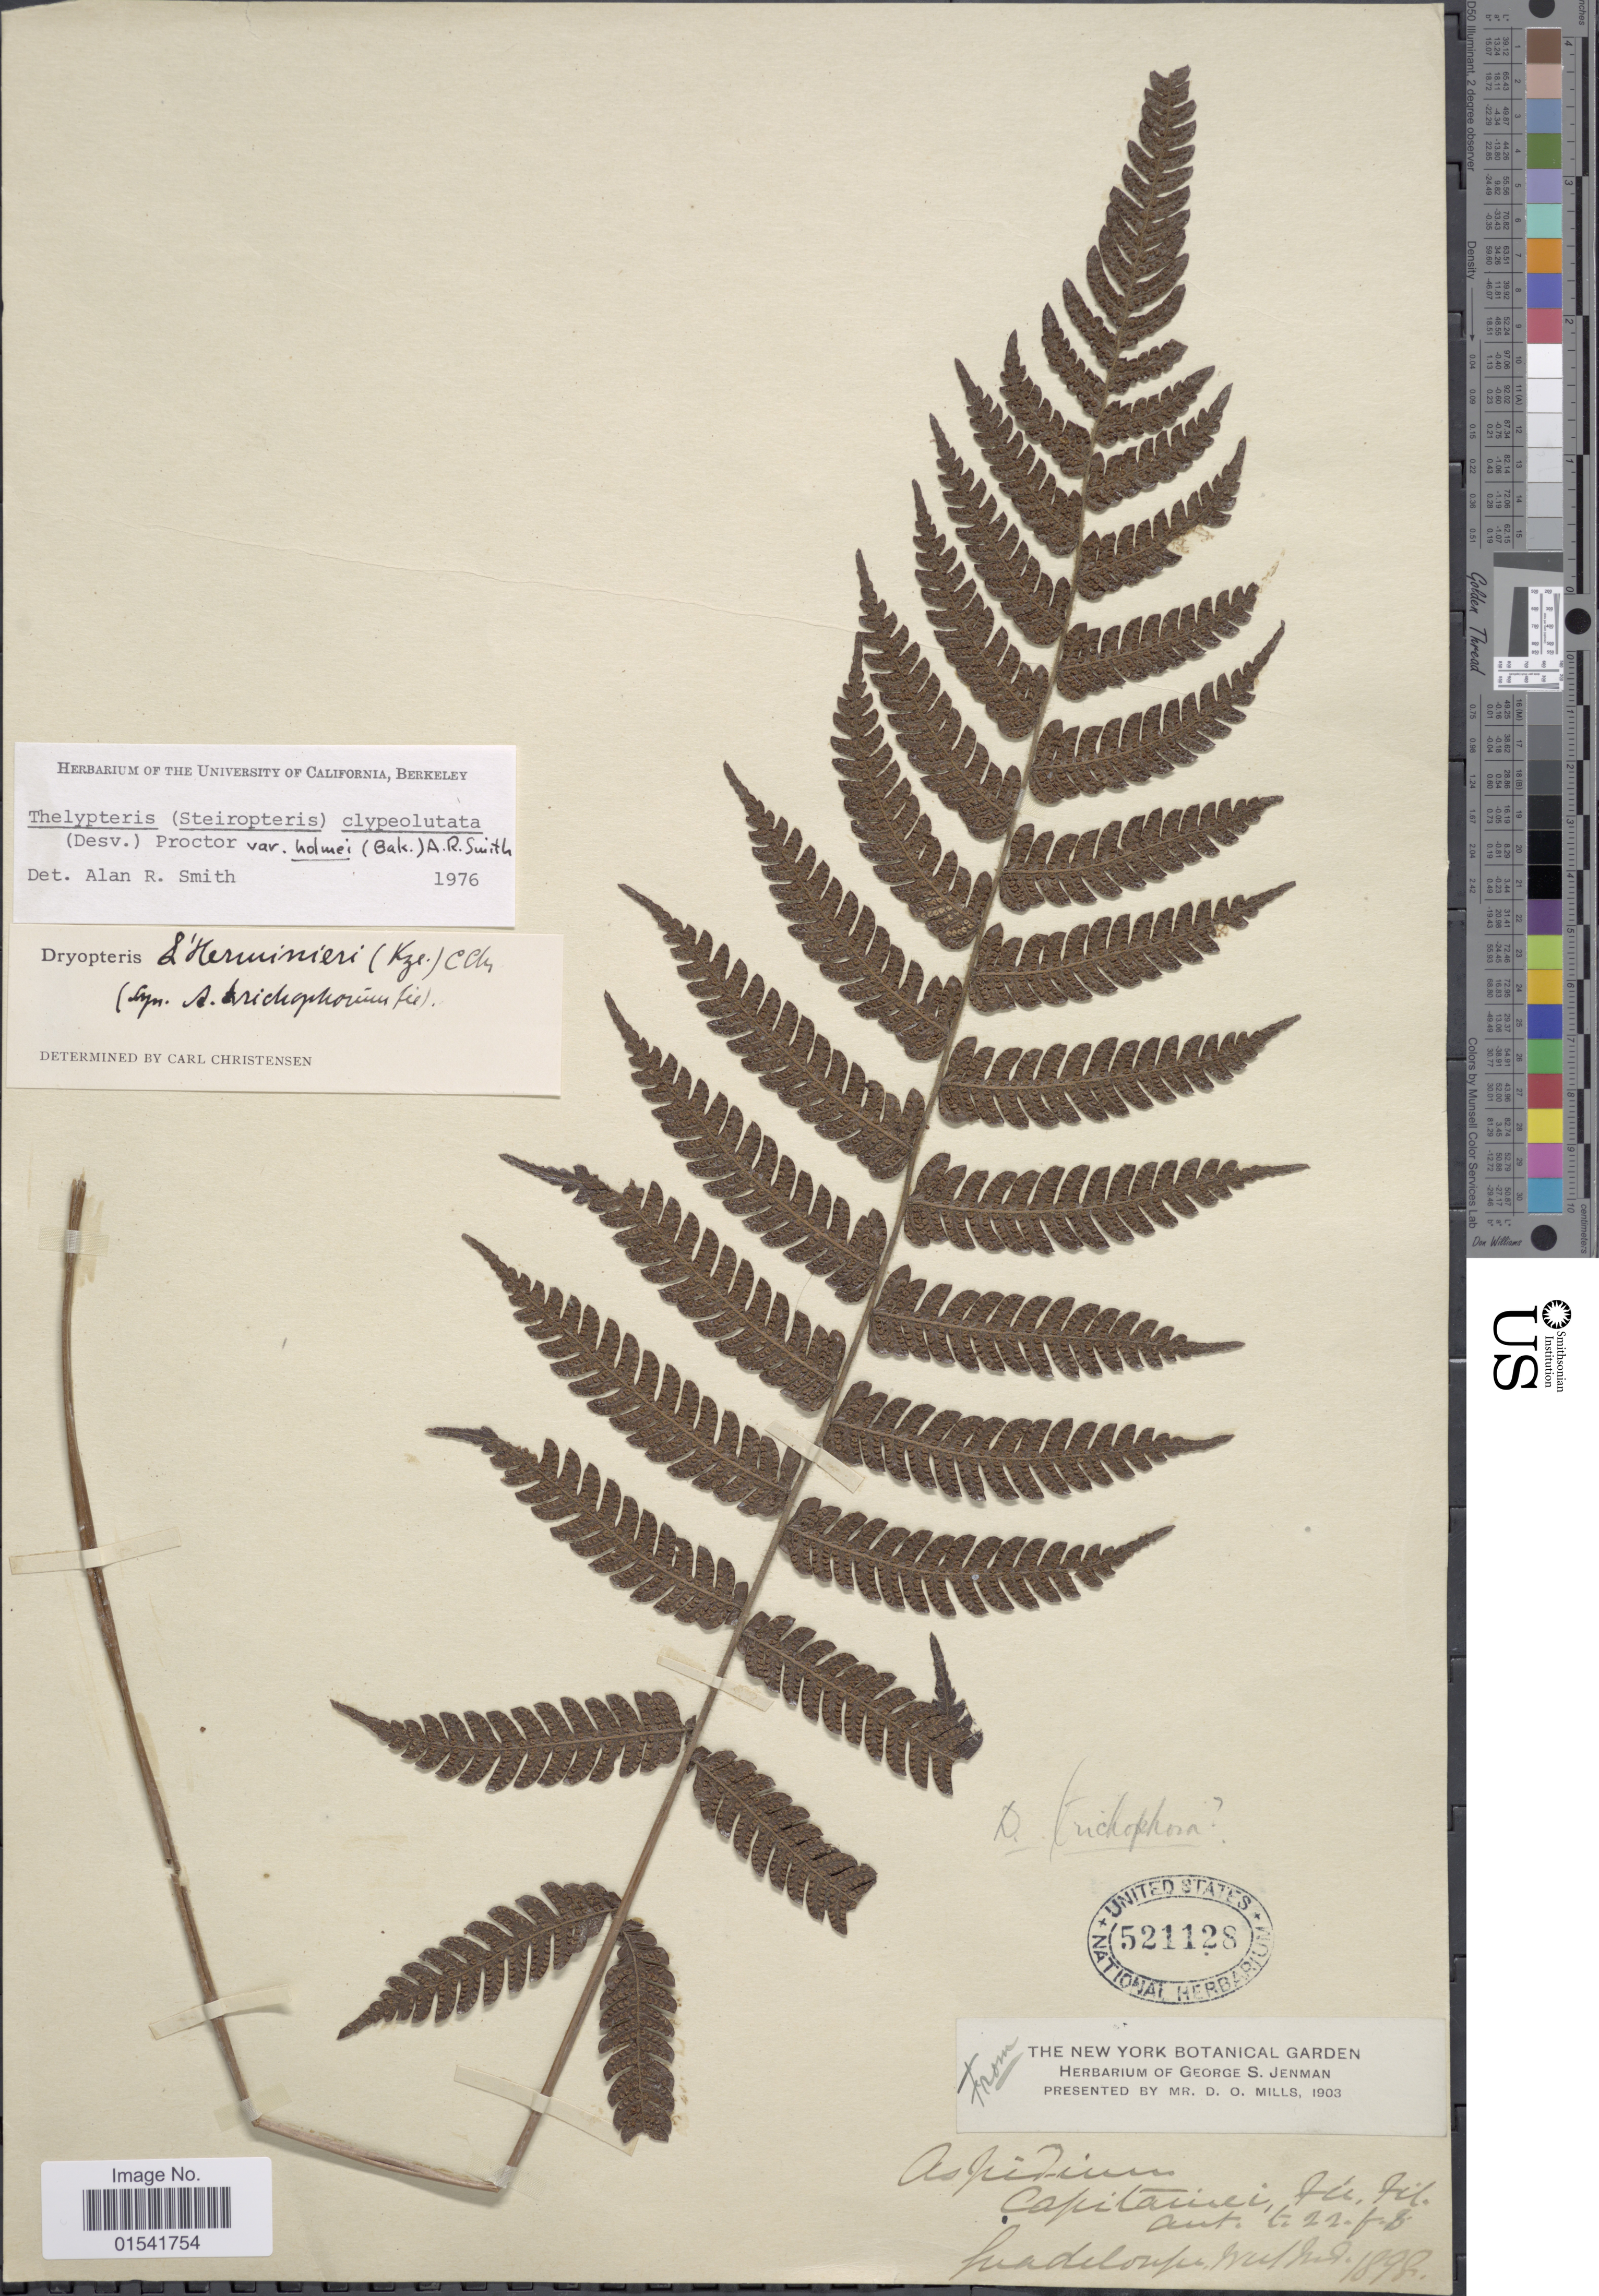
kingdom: Plantae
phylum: Tracheophyta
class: Polypodiopsida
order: Polypodiales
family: Thelypteridaceae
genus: Steiropteris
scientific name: Steiropteris clypeolutata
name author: (Desv.) Pic. Serm.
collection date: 1898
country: Guadeloupe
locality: West Ind.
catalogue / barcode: US 521128